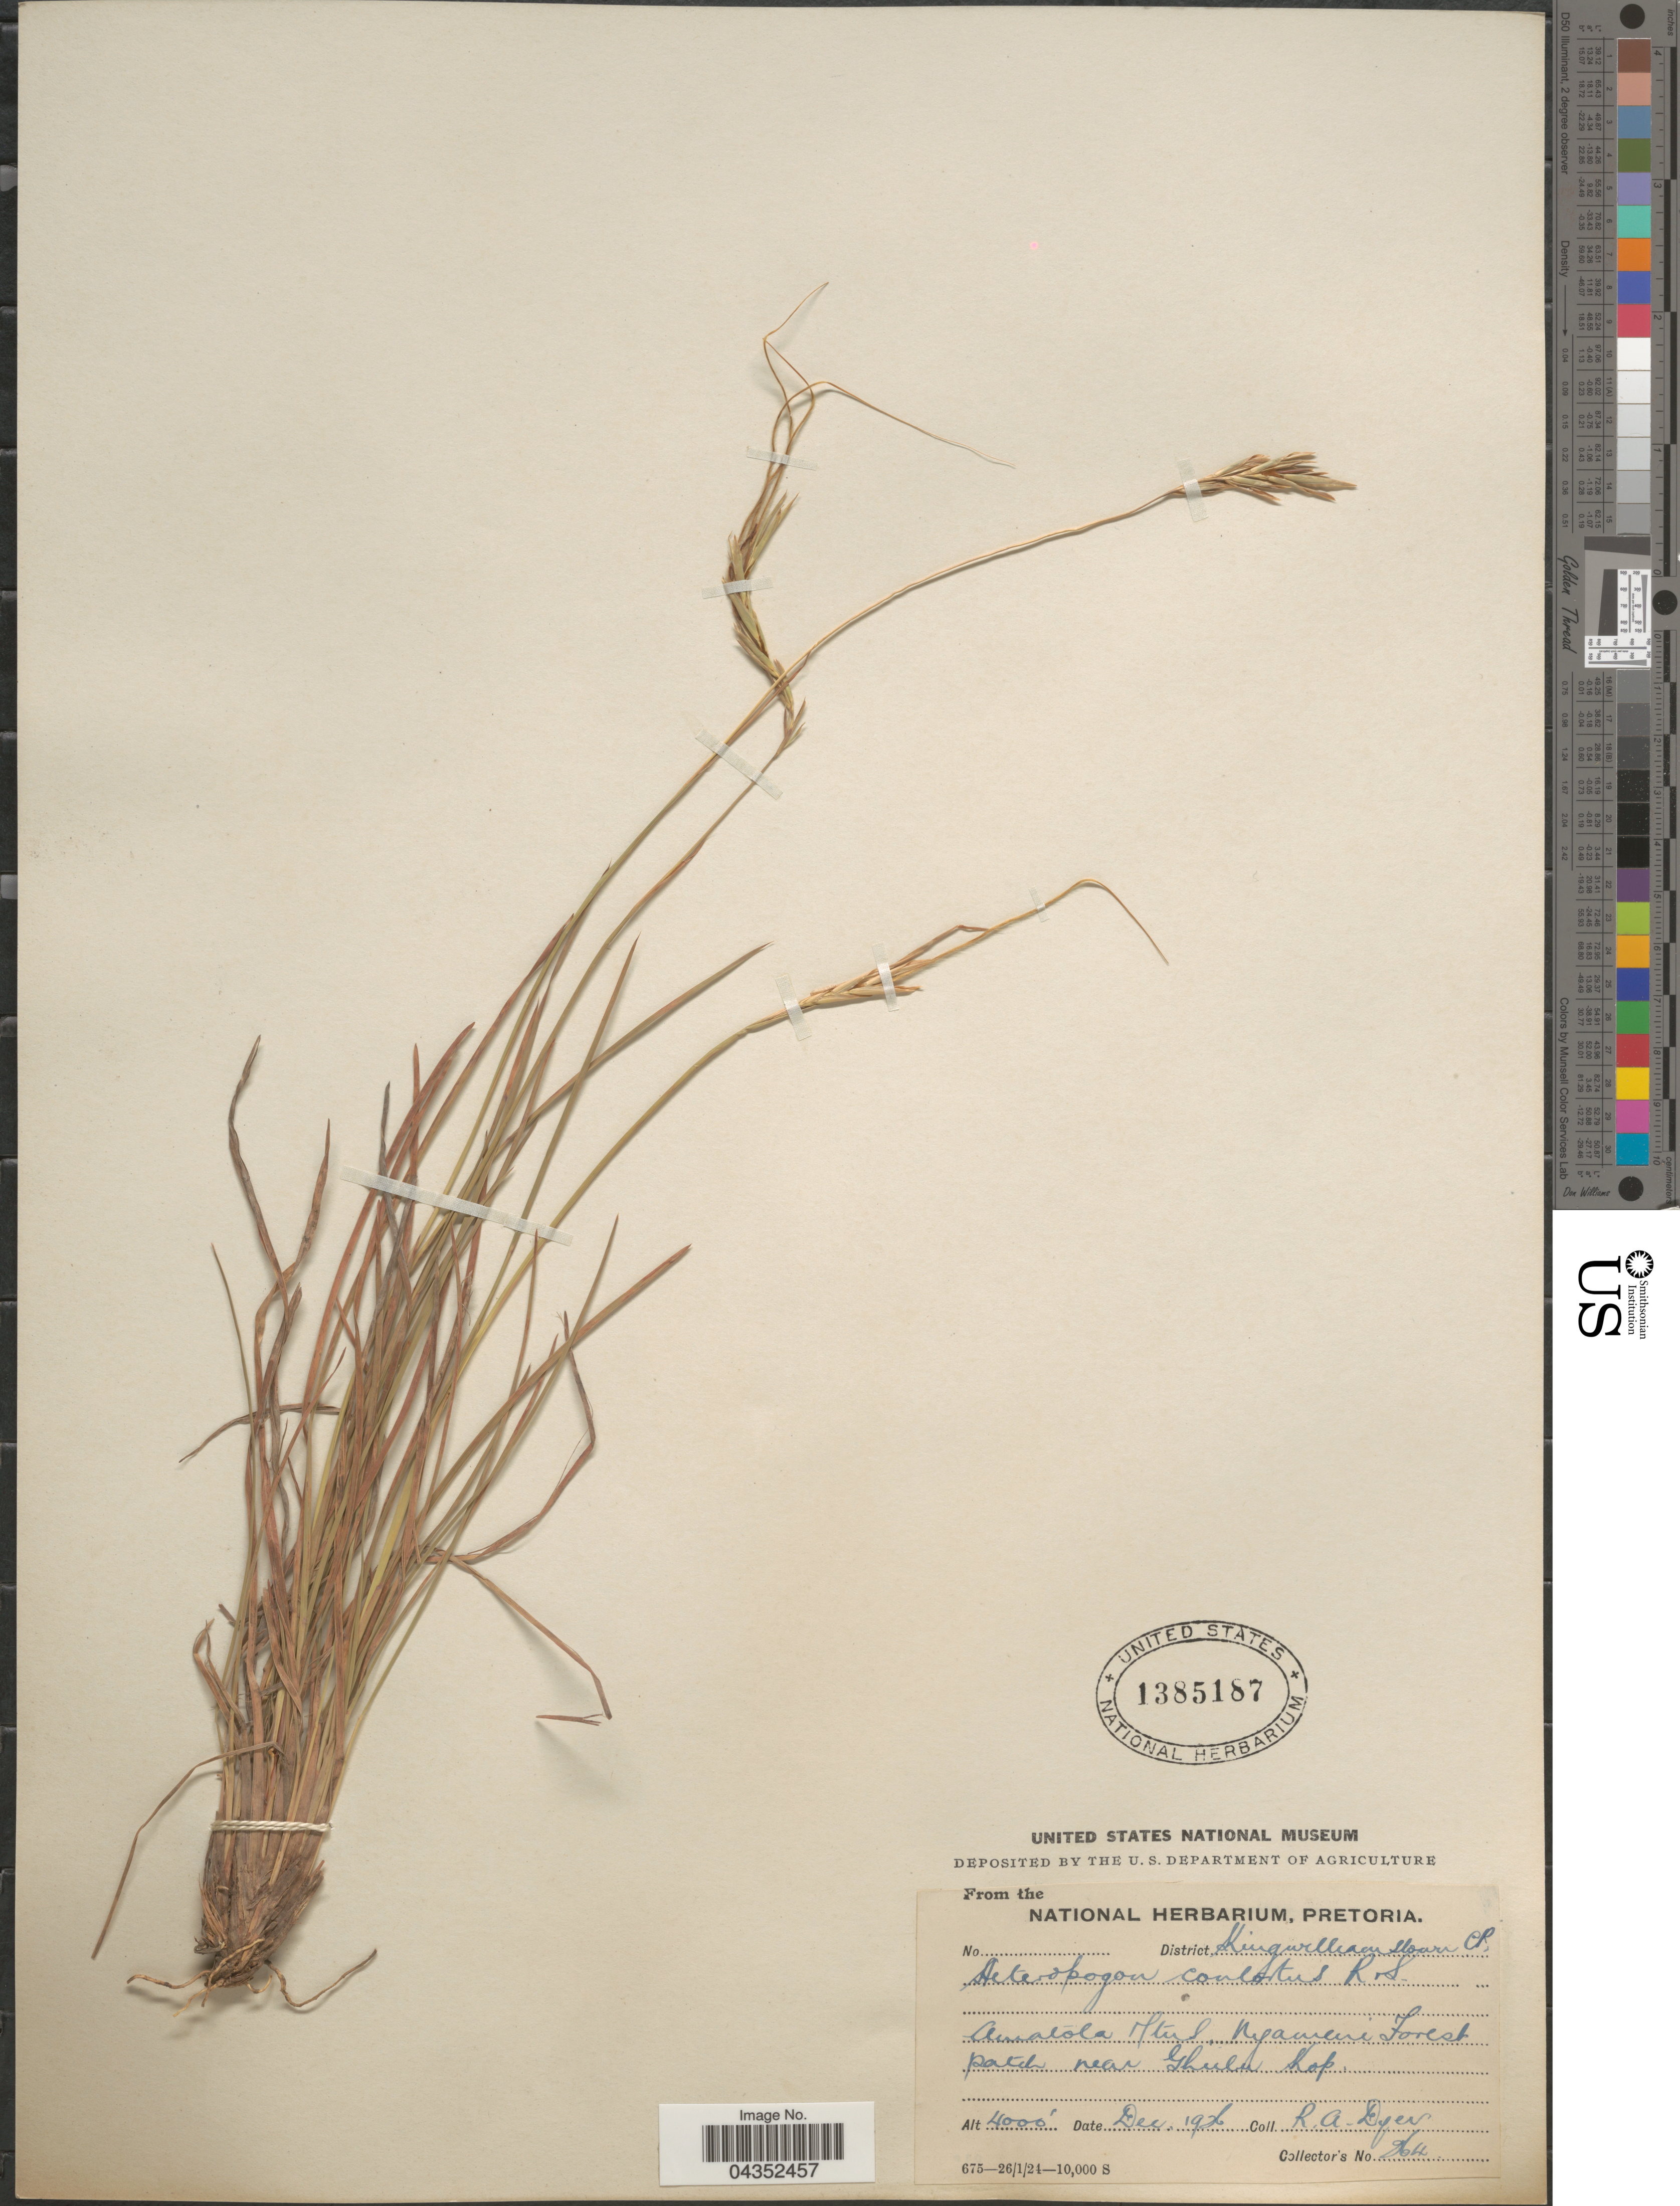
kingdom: Plantae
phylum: Tracheophyta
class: Liliopsida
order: Poales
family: Poaceae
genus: Heteropogon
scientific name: Heteropogon contortus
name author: (L.) P. Beauv. ex Roem. & Schult.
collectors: R. A. Dyer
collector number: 964*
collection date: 1926-12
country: South Africa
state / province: Eastern Cape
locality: District Kingwilliamstown. Amatola Mtns. Nyameni Forest patch near Ghulu Kop.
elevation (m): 1219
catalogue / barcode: US 1385187